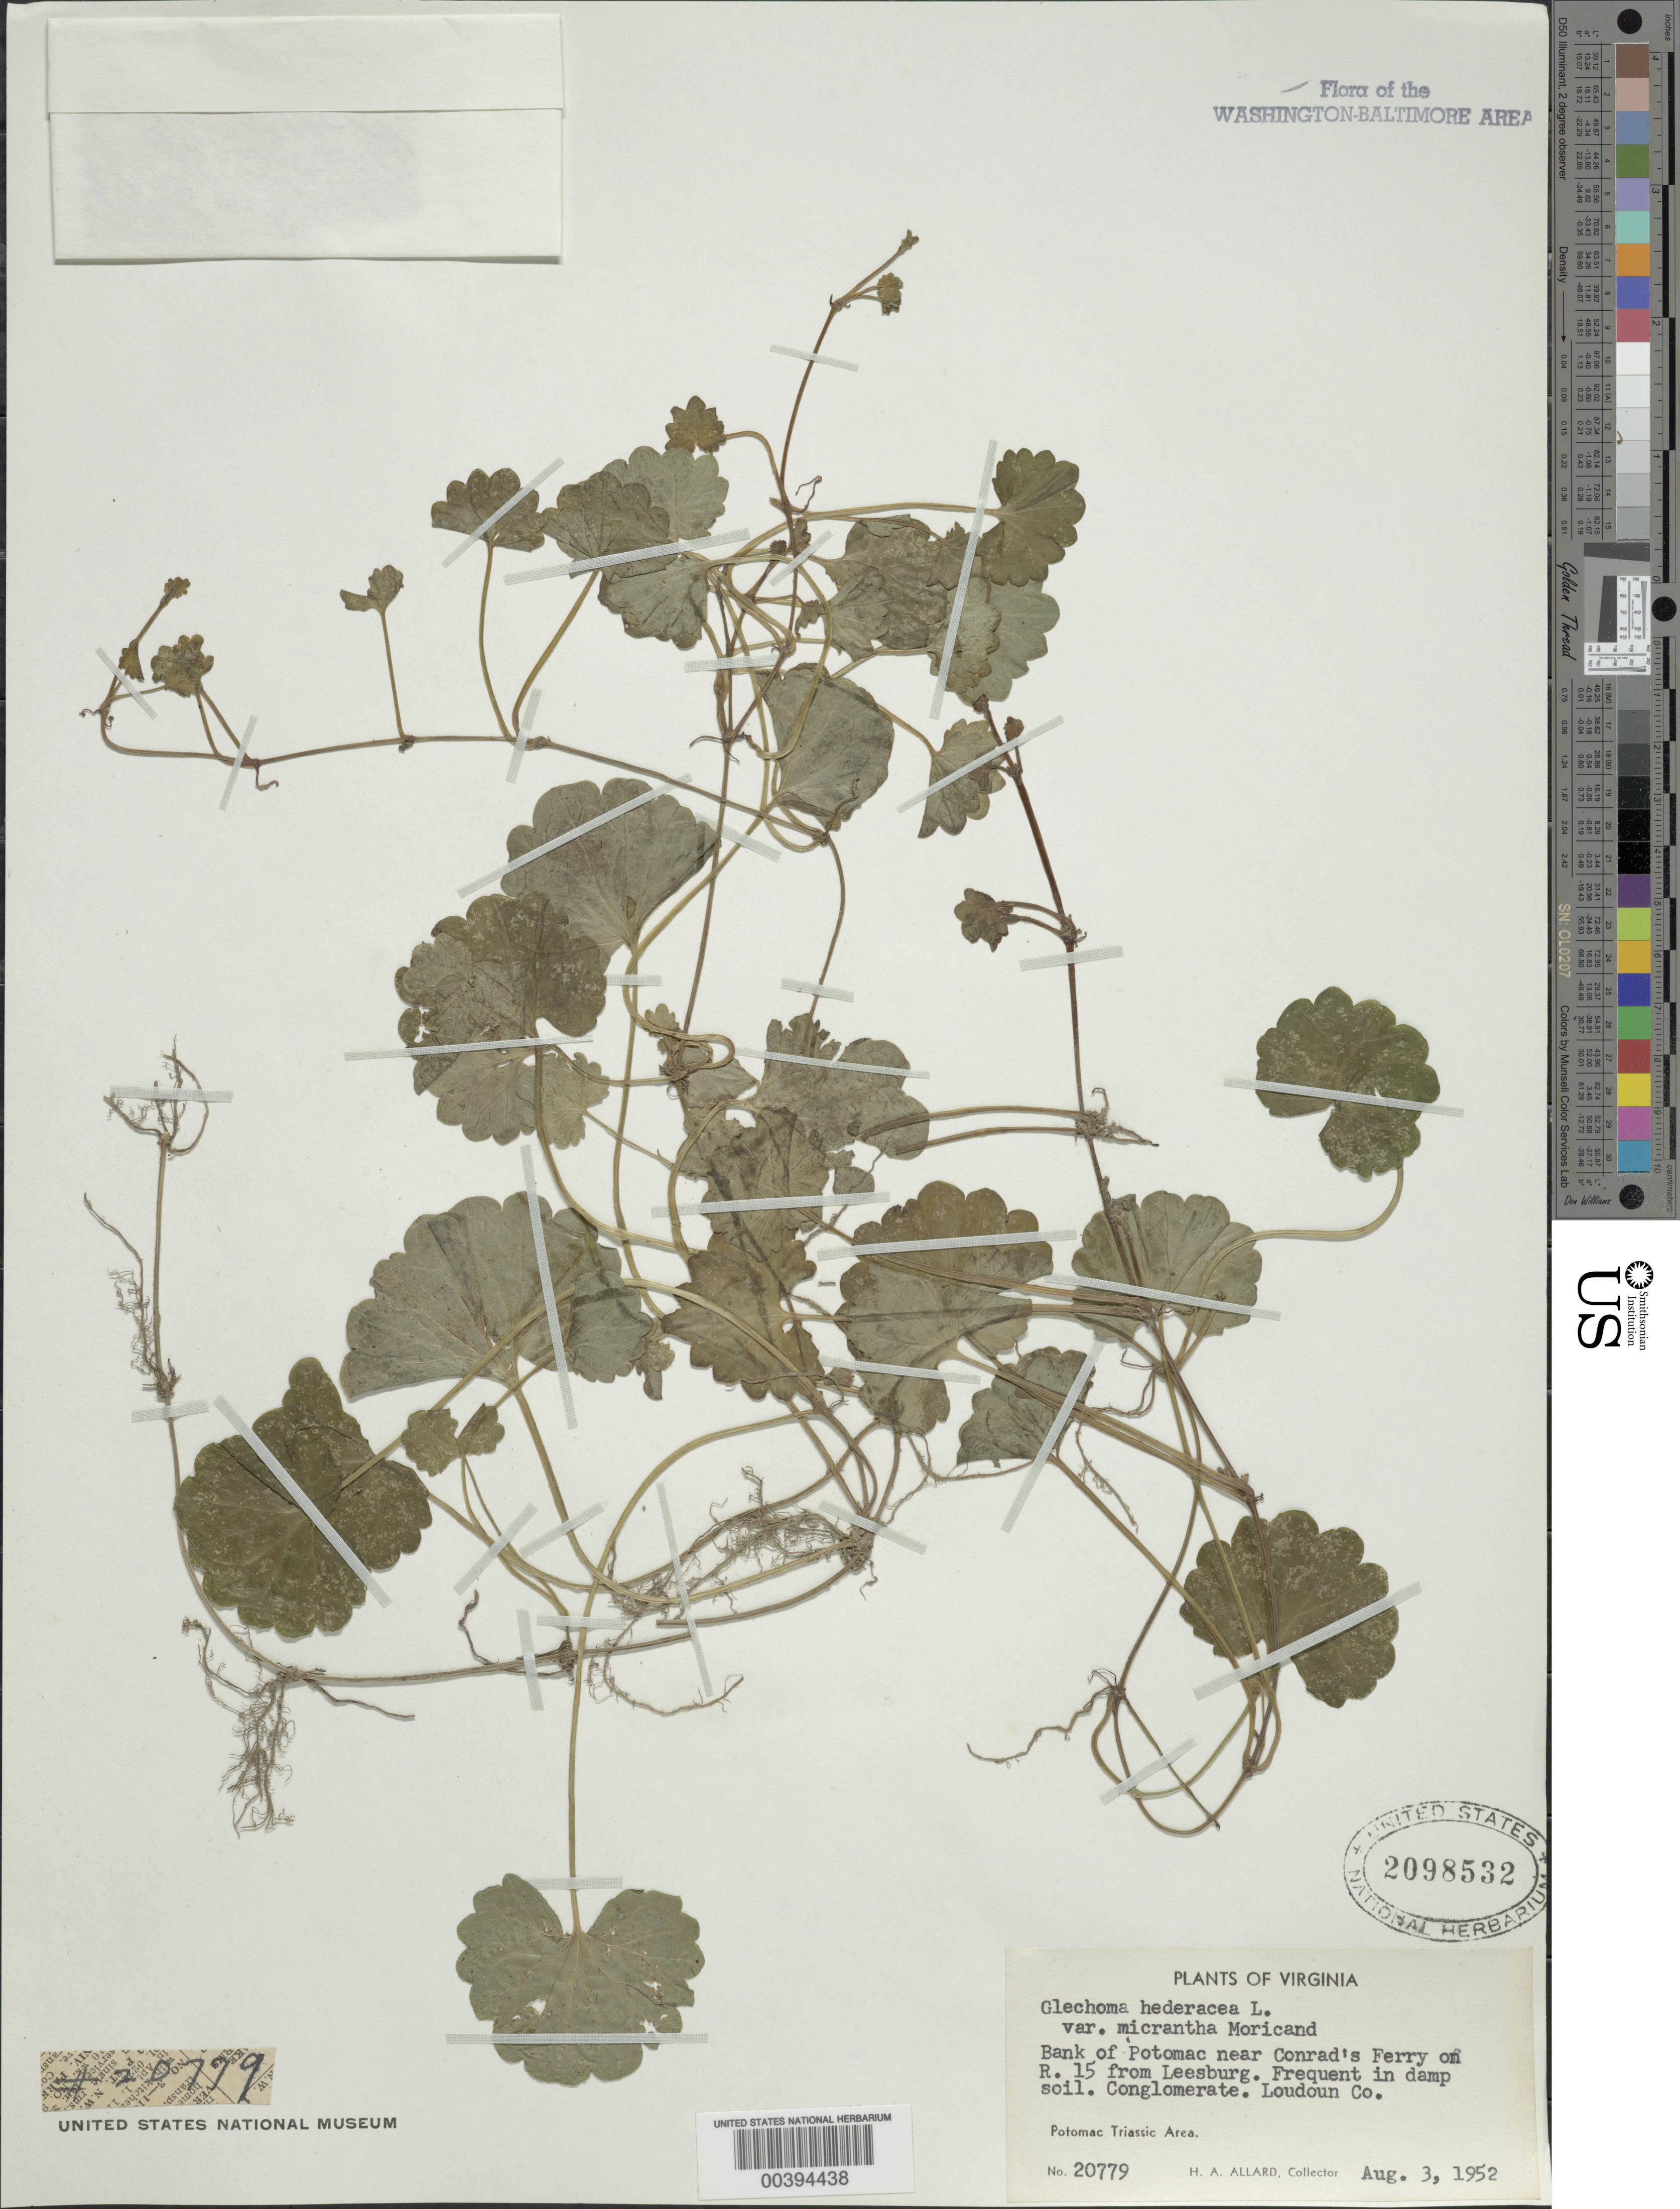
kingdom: Plantae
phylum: Tracheophyta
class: Magnoliopsida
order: Lamiales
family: Lamiaceae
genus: Glechoma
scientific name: Glechoma hederacea var. micrantha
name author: Moric.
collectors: H. A. Allard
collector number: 20779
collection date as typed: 03 Aug 1952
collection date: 1952-08-03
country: United States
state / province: Virginia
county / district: Loudoun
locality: Potomac Banks near Conrads Ferry on Route 15 near Leesburg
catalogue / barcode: US 2098532